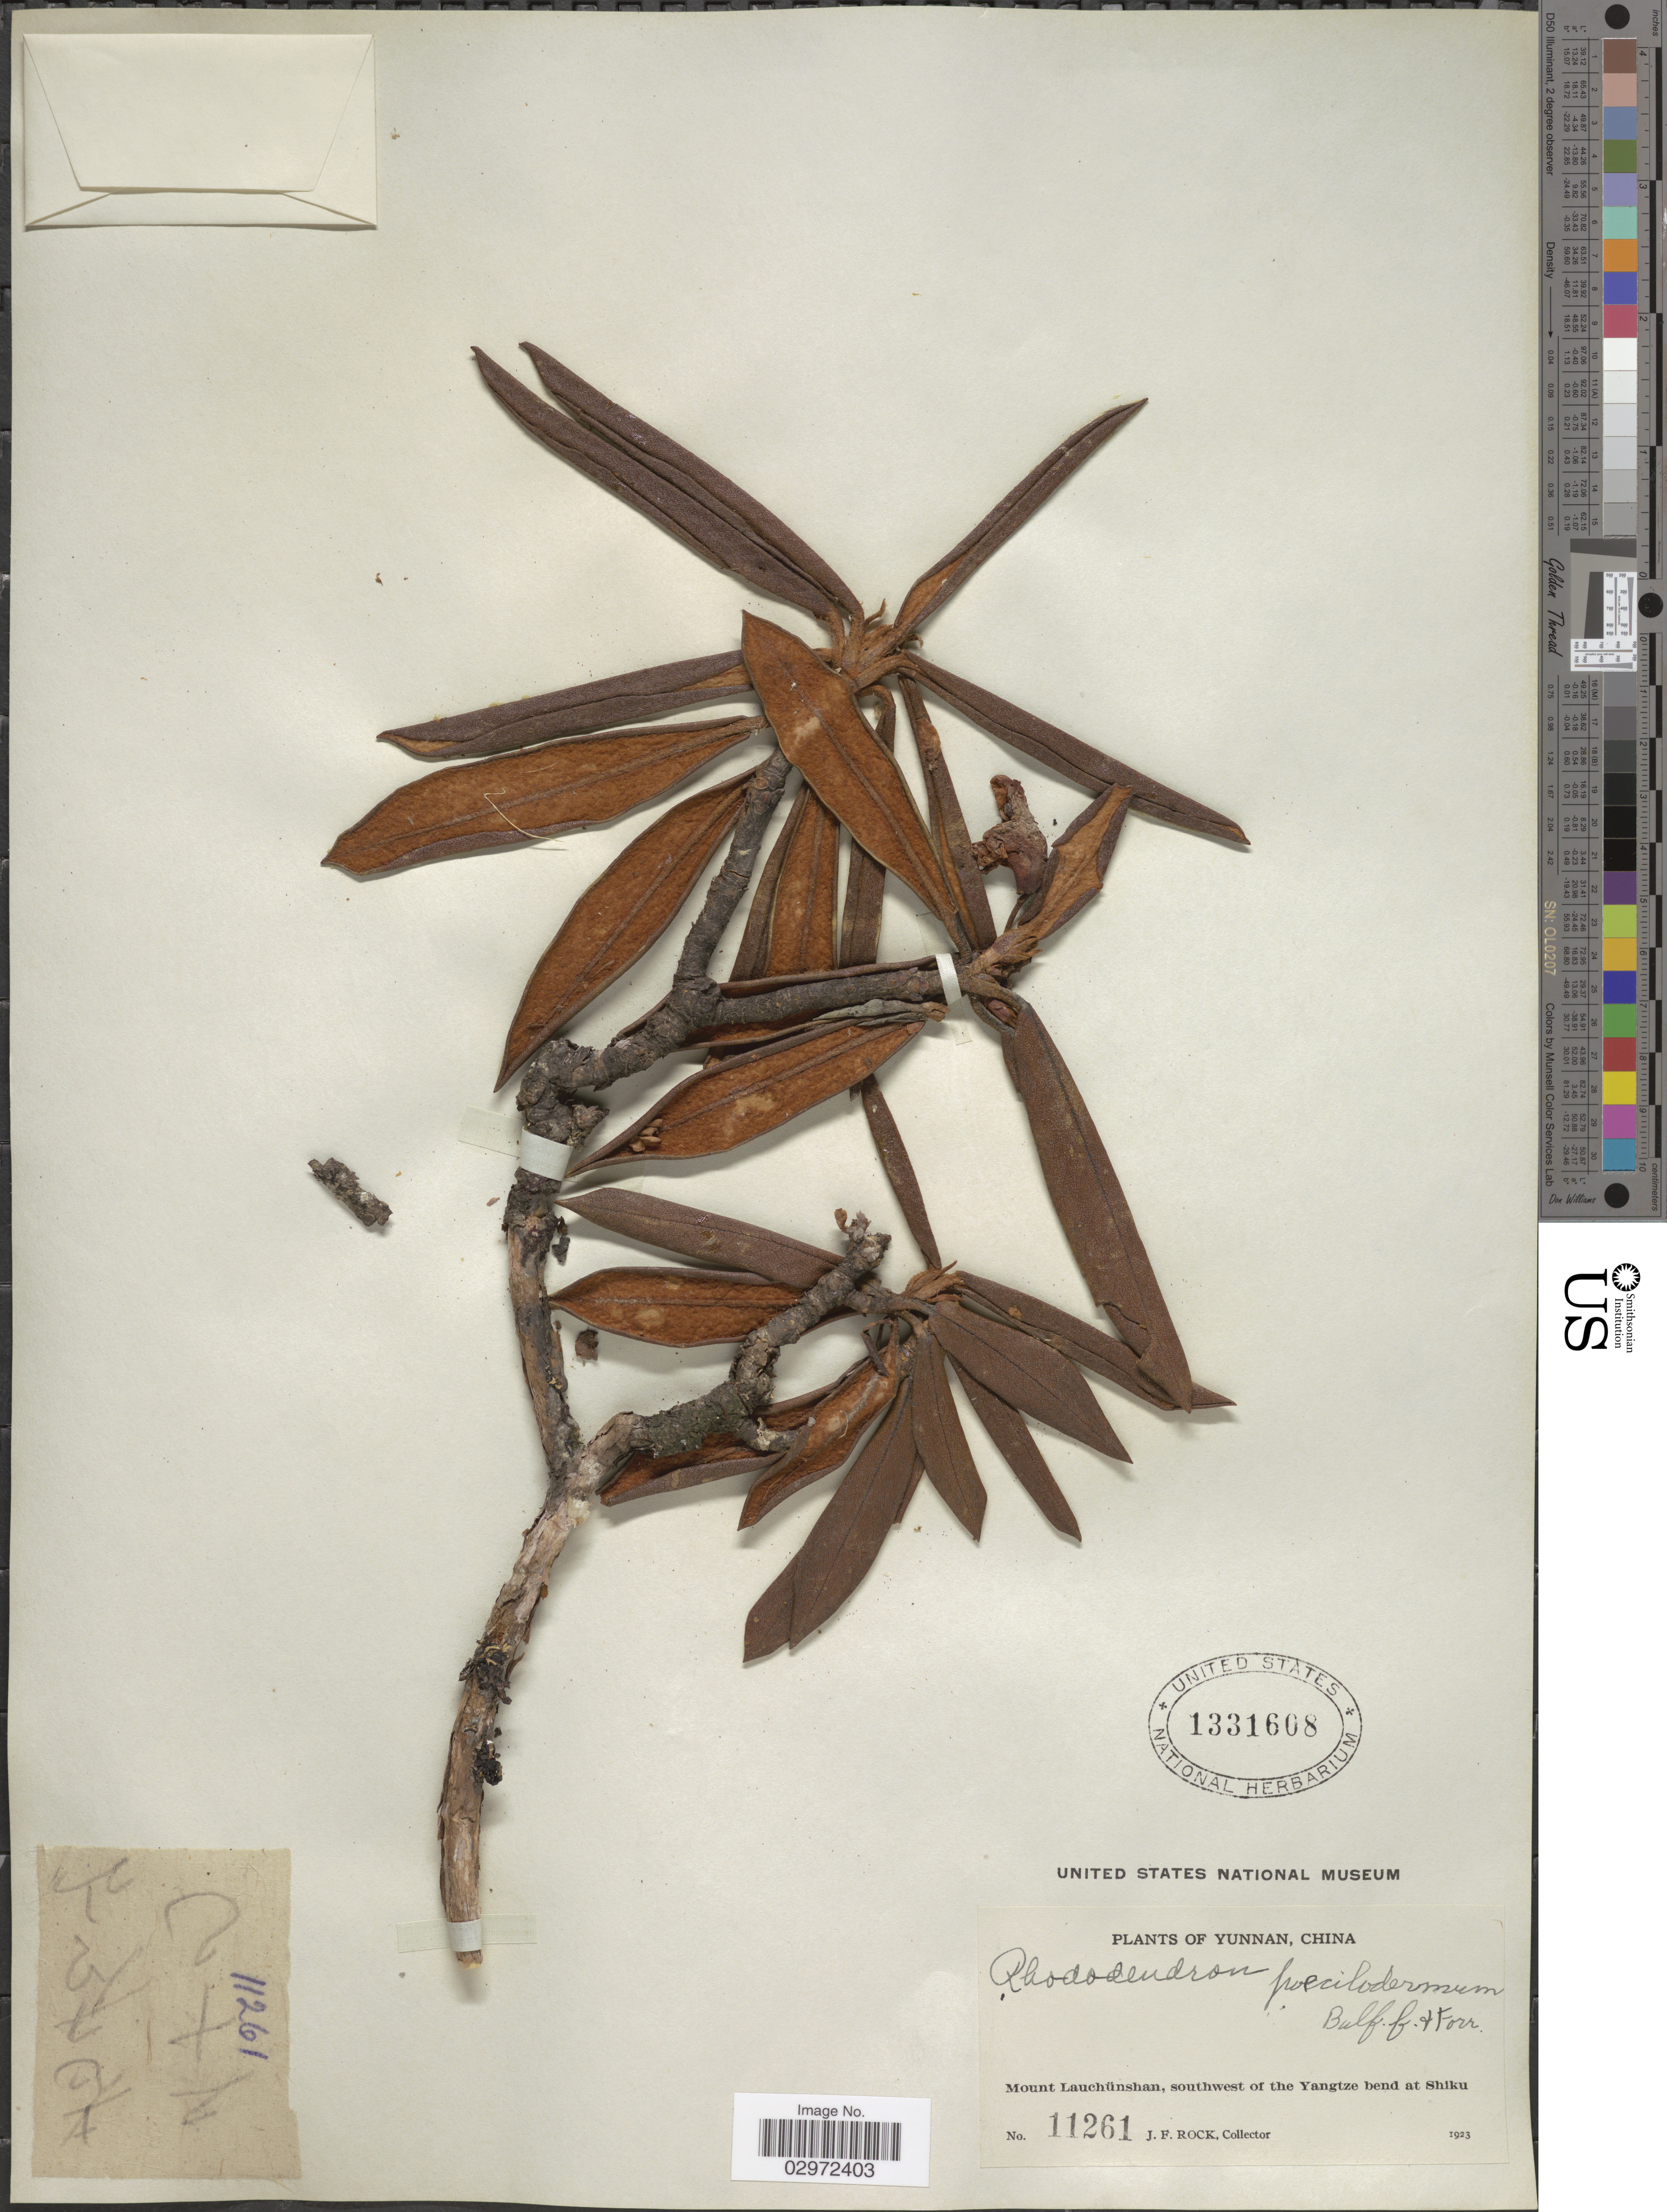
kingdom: Plantae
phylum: Tracheophyta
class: Magnoliopsida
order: Ericales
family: Ericaceae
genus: Rhododendron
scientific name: Rhododendron poecilodermum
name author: Balf. f. & Forrest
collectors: J. Rock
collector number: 11261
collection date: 1923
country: China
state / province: Yunnan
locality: Mount Lauchünshan, southwest of the Yangtze bend at Shiku.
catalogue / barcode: US 1331608